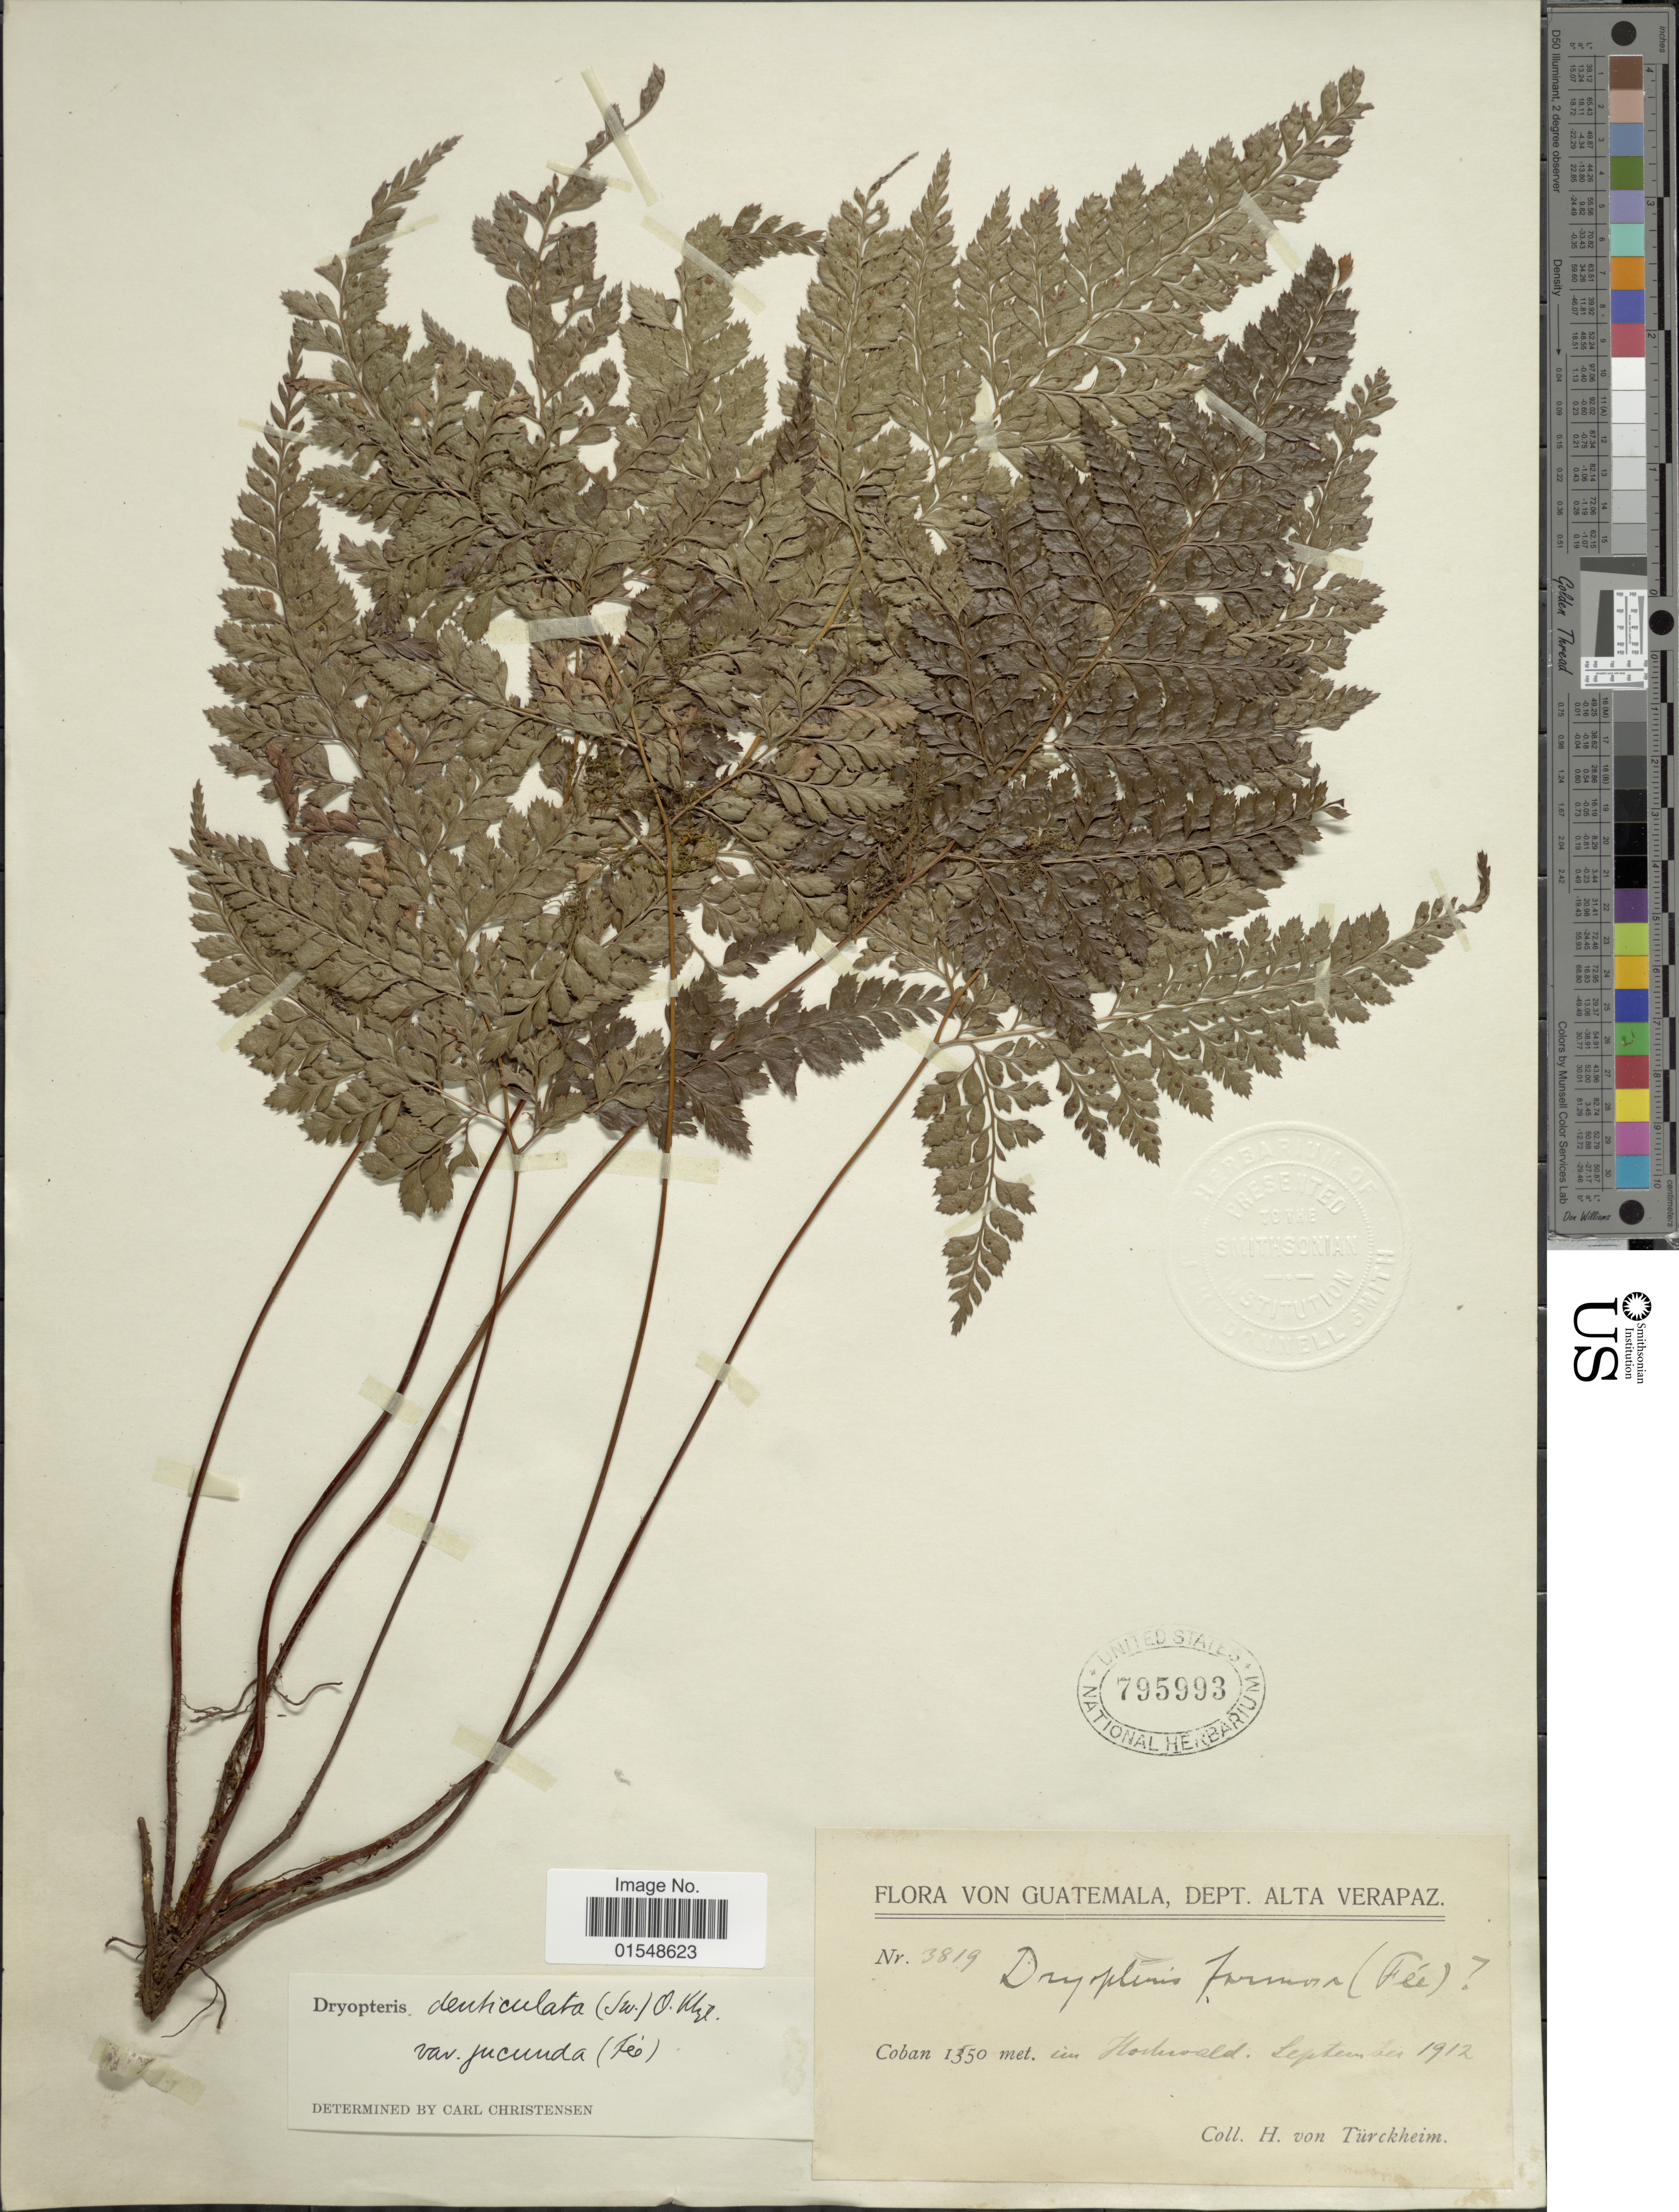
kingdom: Plantae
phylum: Tracheophyta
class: Polypodiopsida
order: Polypodiales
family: Dryopteridaceae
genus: Arachniodes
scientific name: Arachniodes denticulata var. jucunda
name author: (Fée) Lellinger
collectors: H. von Türckheim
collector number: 3819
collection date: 1912-09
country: Guatemala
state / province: Alta Verapaz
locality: Cobán, im hochwald [in the high forest]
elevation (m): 1350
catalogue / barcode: US 795993